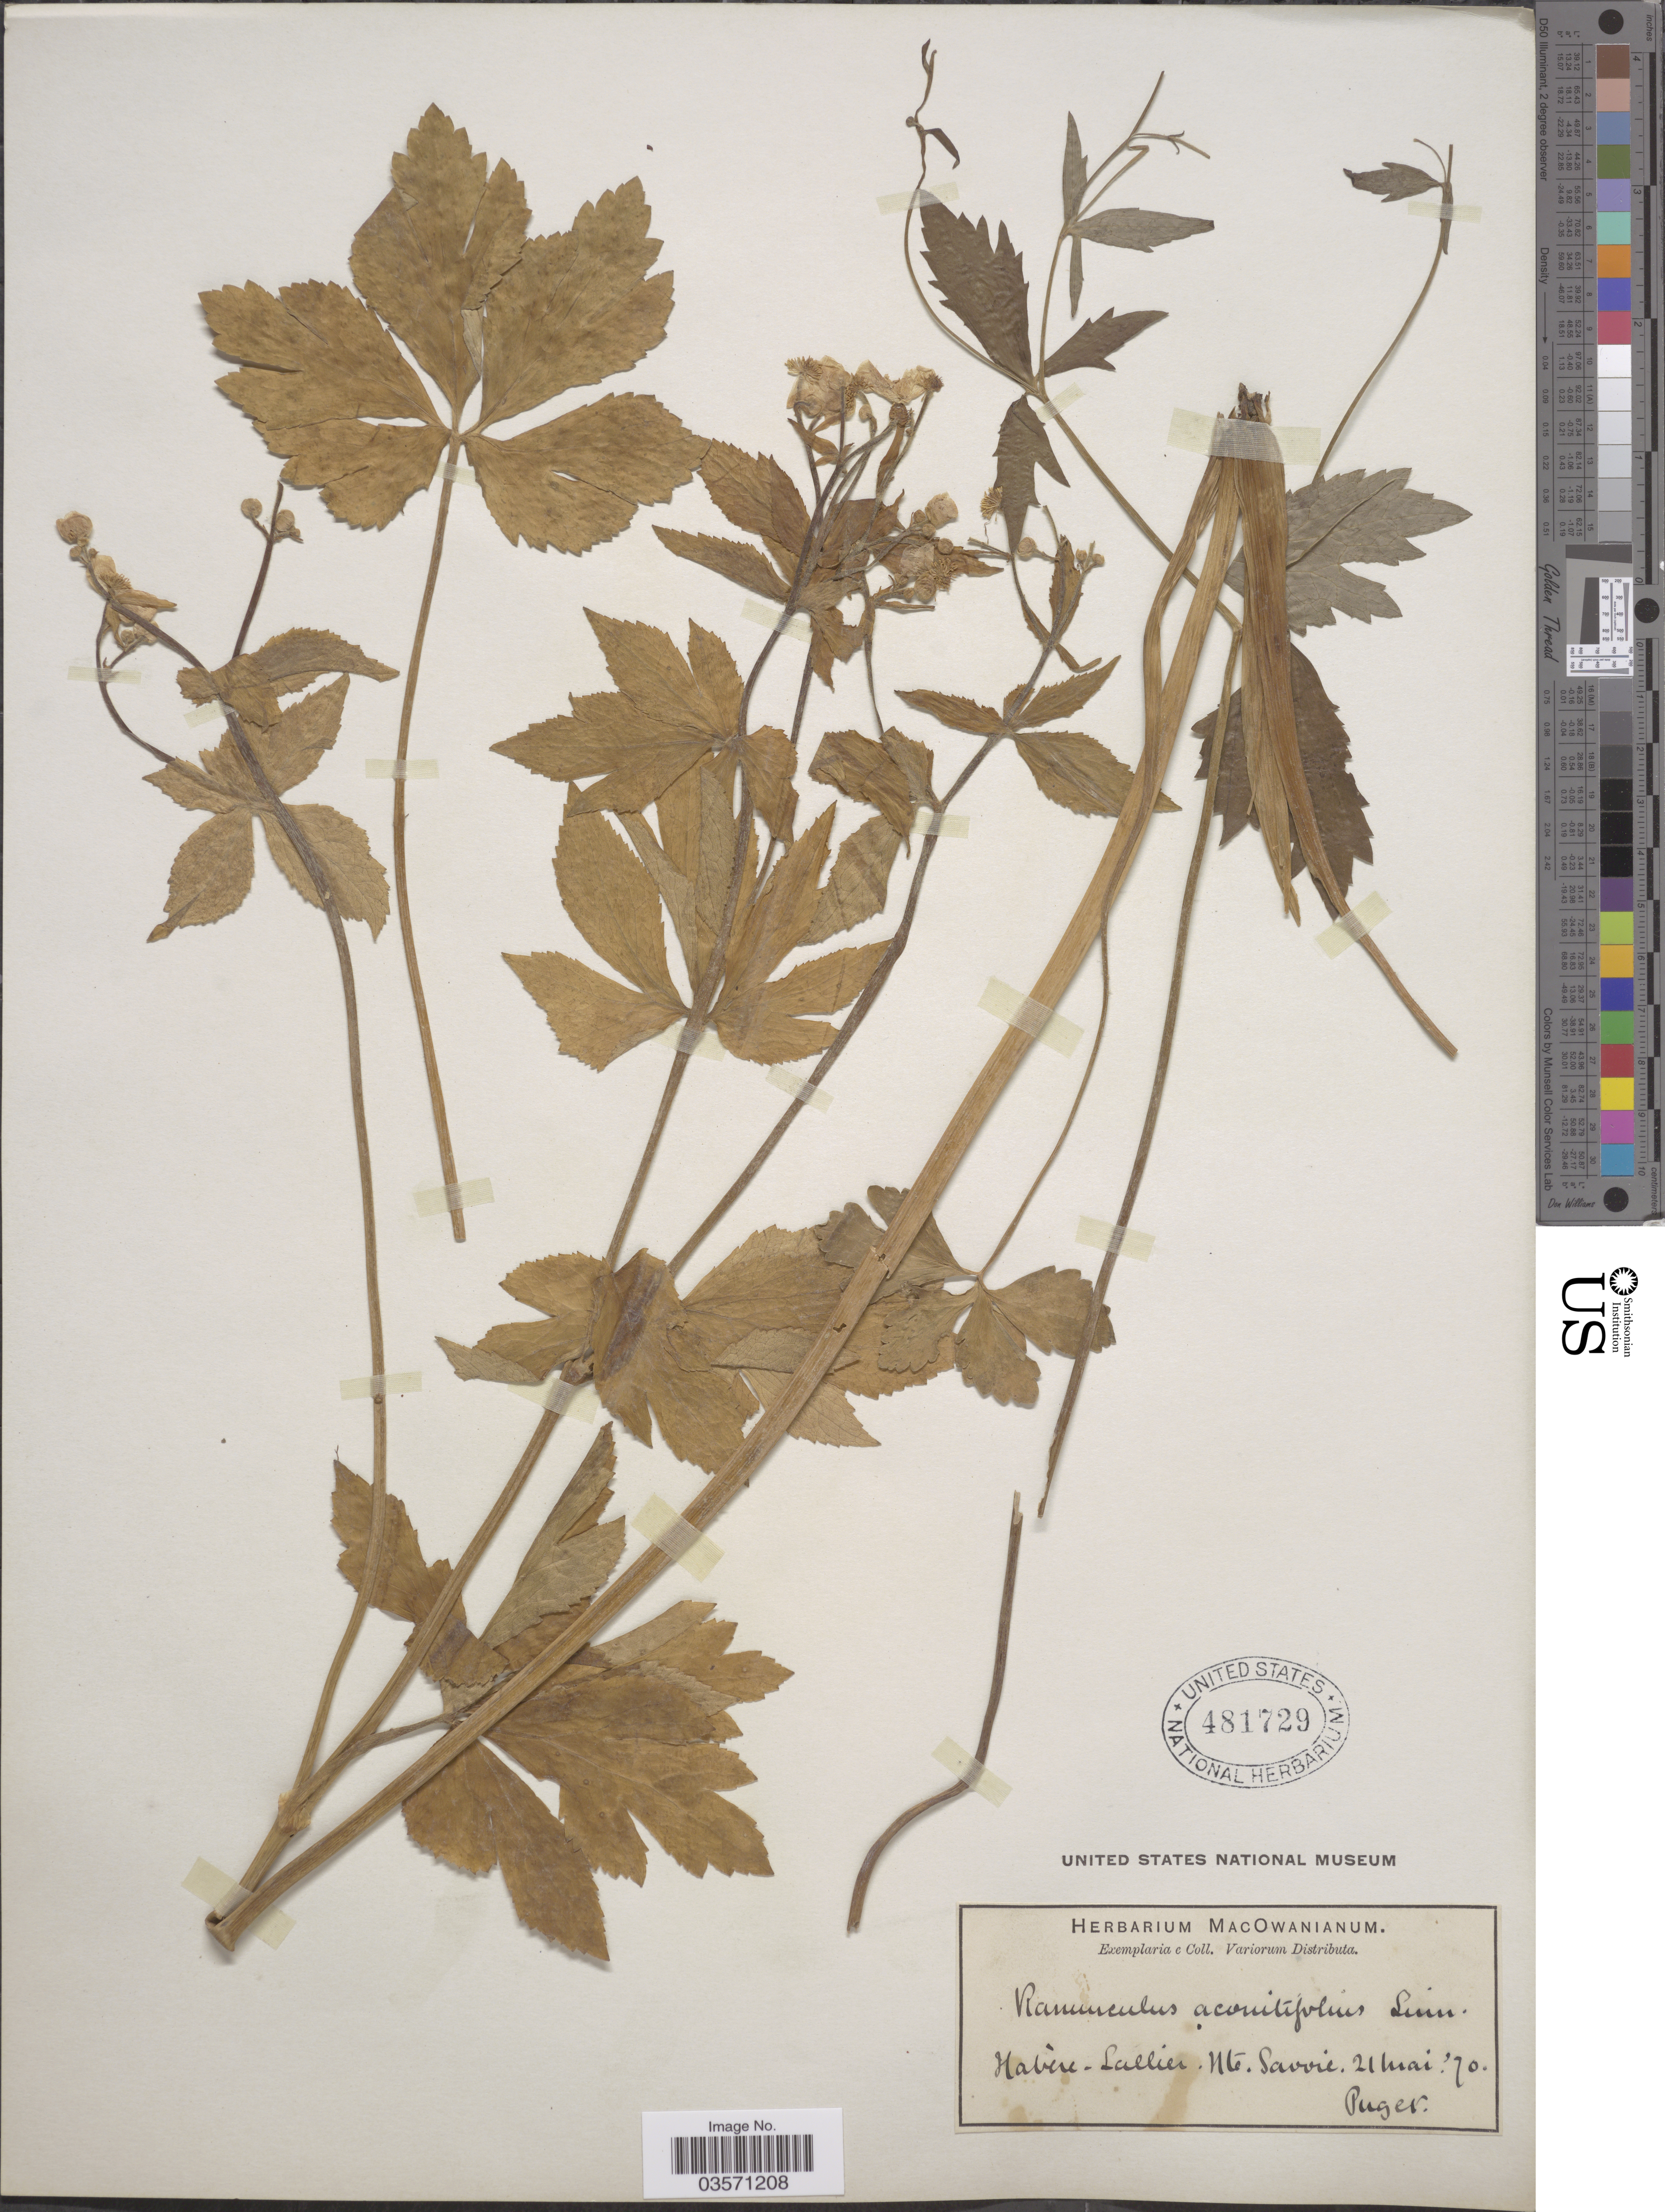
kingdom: Plantae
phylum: Tracheophyta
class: Magnoliopsida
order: Ranunculales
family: Ranunculaceae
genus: Ranunculus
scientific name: Ranunculus aconitifolius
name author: L.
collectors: -. Puget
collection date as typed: Transcribed d/m/y: 21/5/70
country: France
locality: Habère - Lallier. Ht. Savoie.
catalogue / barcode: US 481729